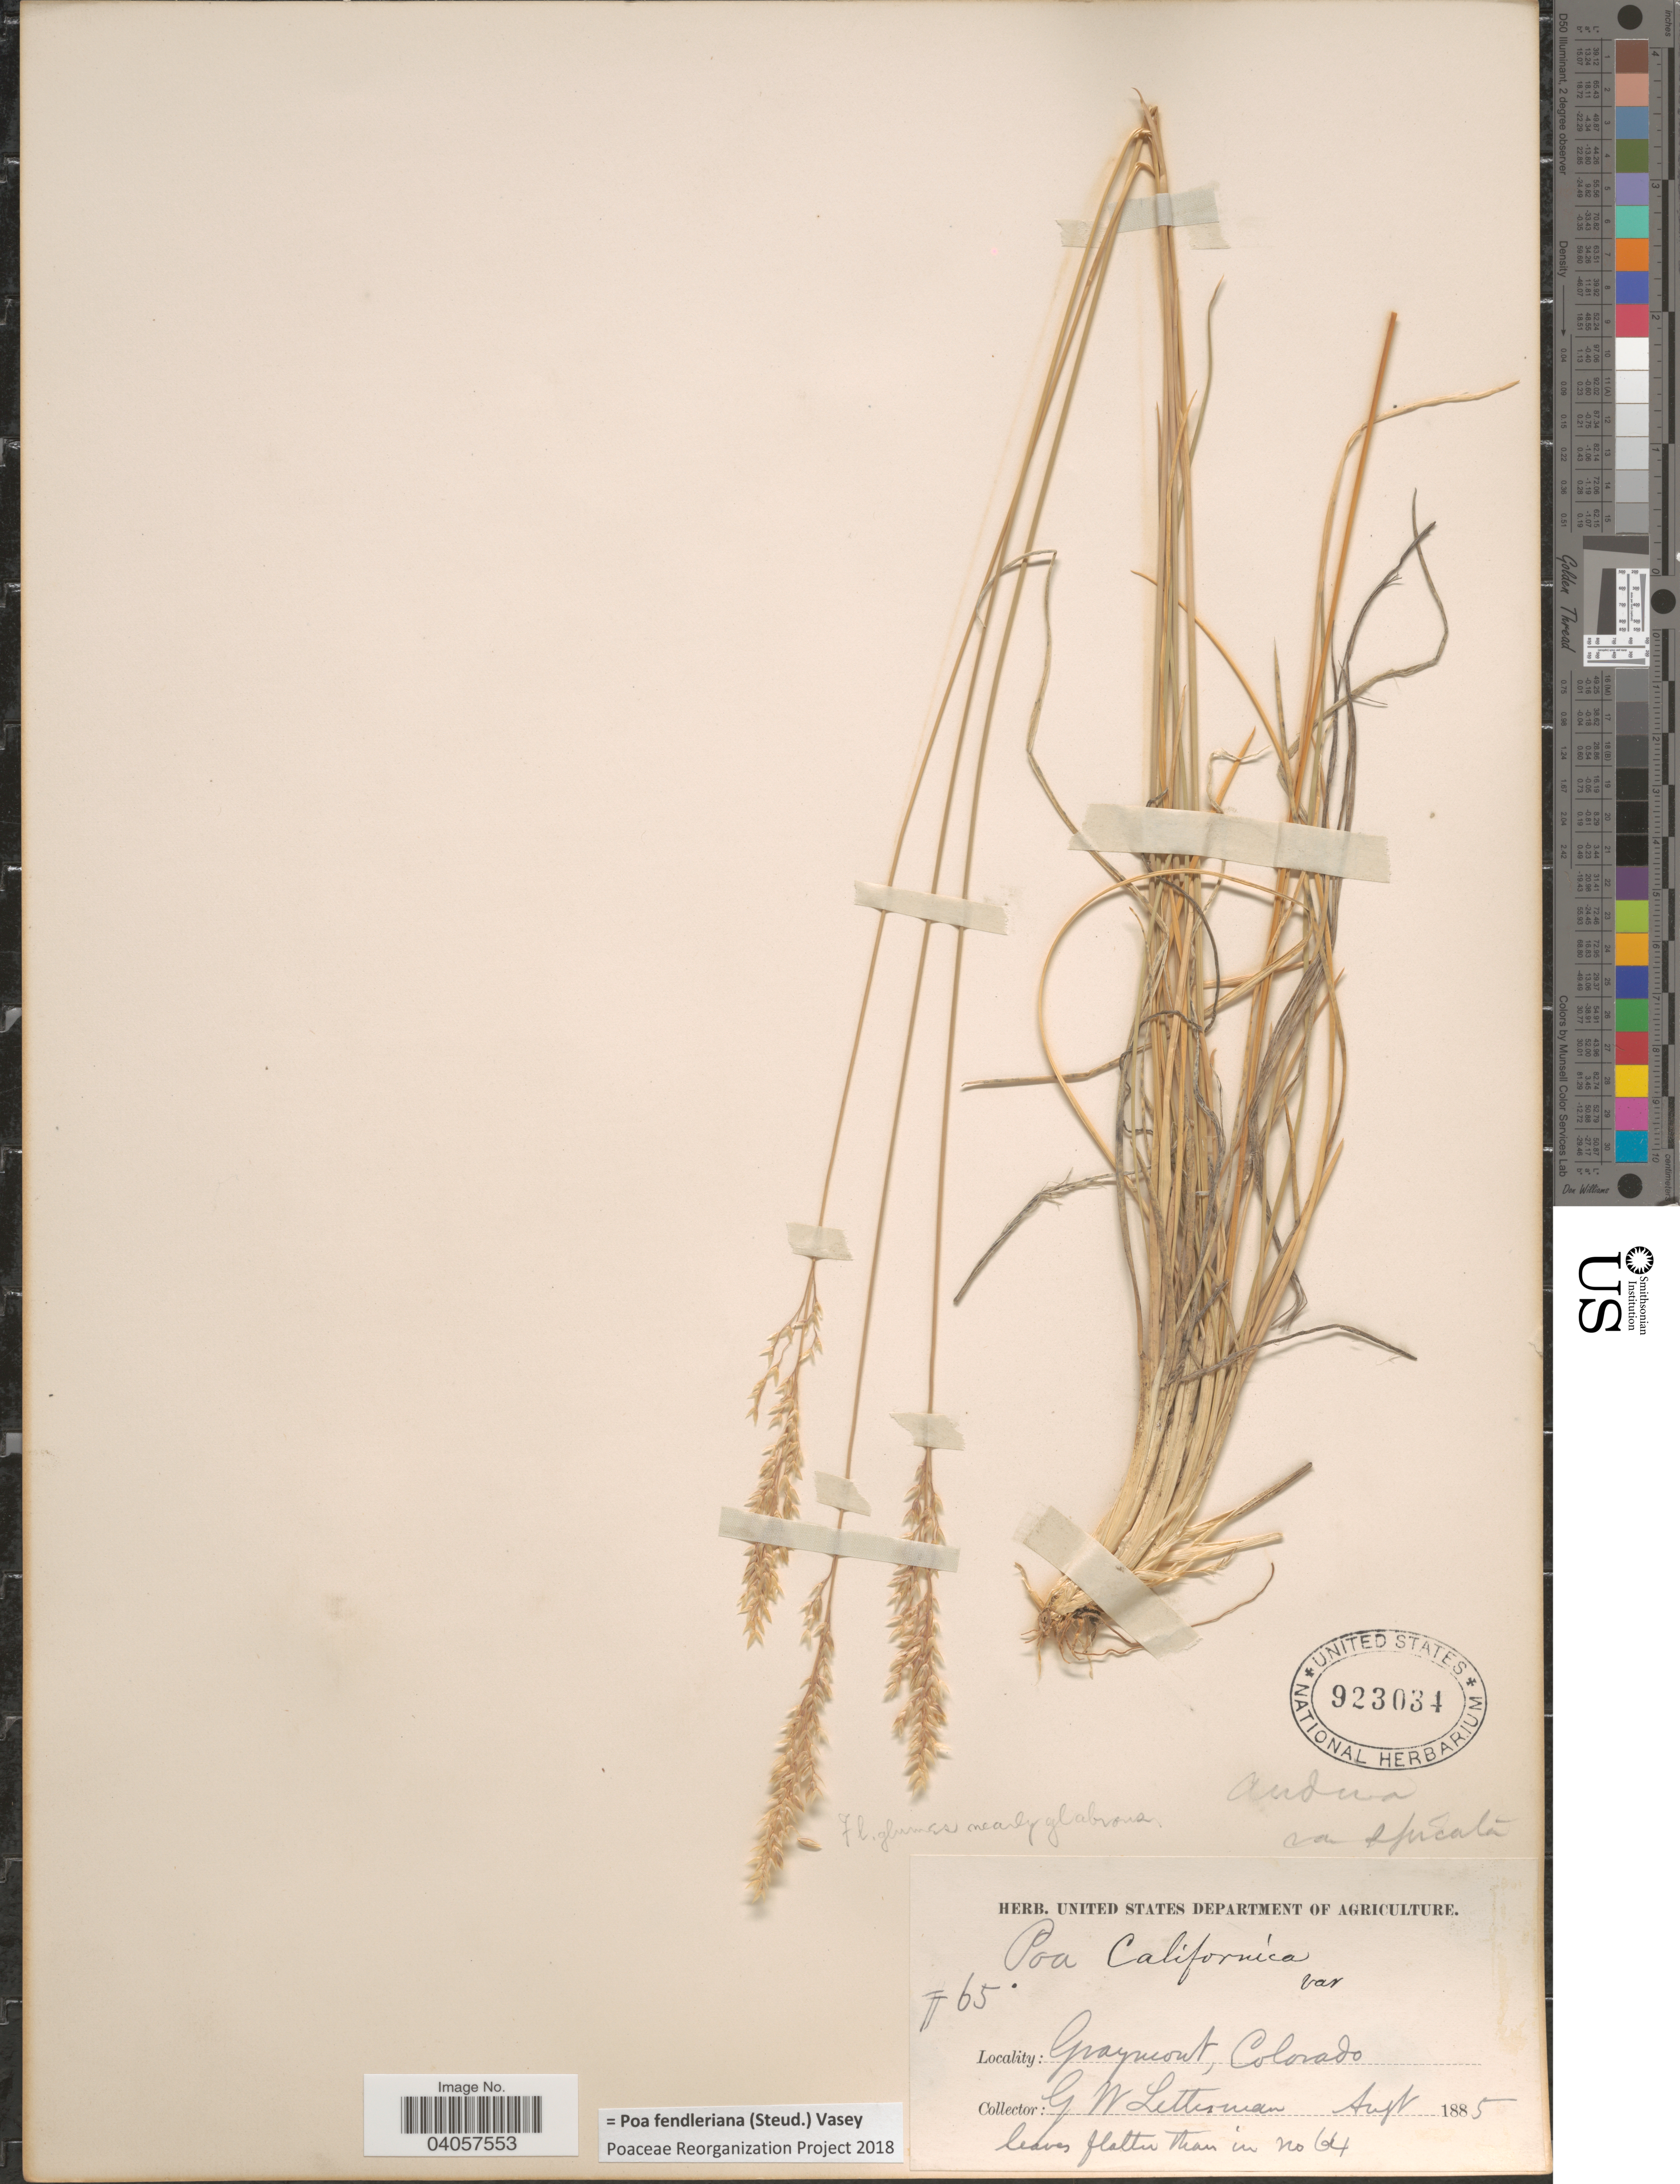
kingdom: Plantae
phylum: Tracheophyta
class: Liliopsida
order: Poales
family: Poaceae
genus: Poa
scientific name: Poa fendleriana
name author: (Steud.) Vasey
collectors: G. W. Letterman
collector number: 65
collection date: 1885-08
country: United States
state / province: Colorado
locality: Graymont.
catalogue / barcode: US 923034